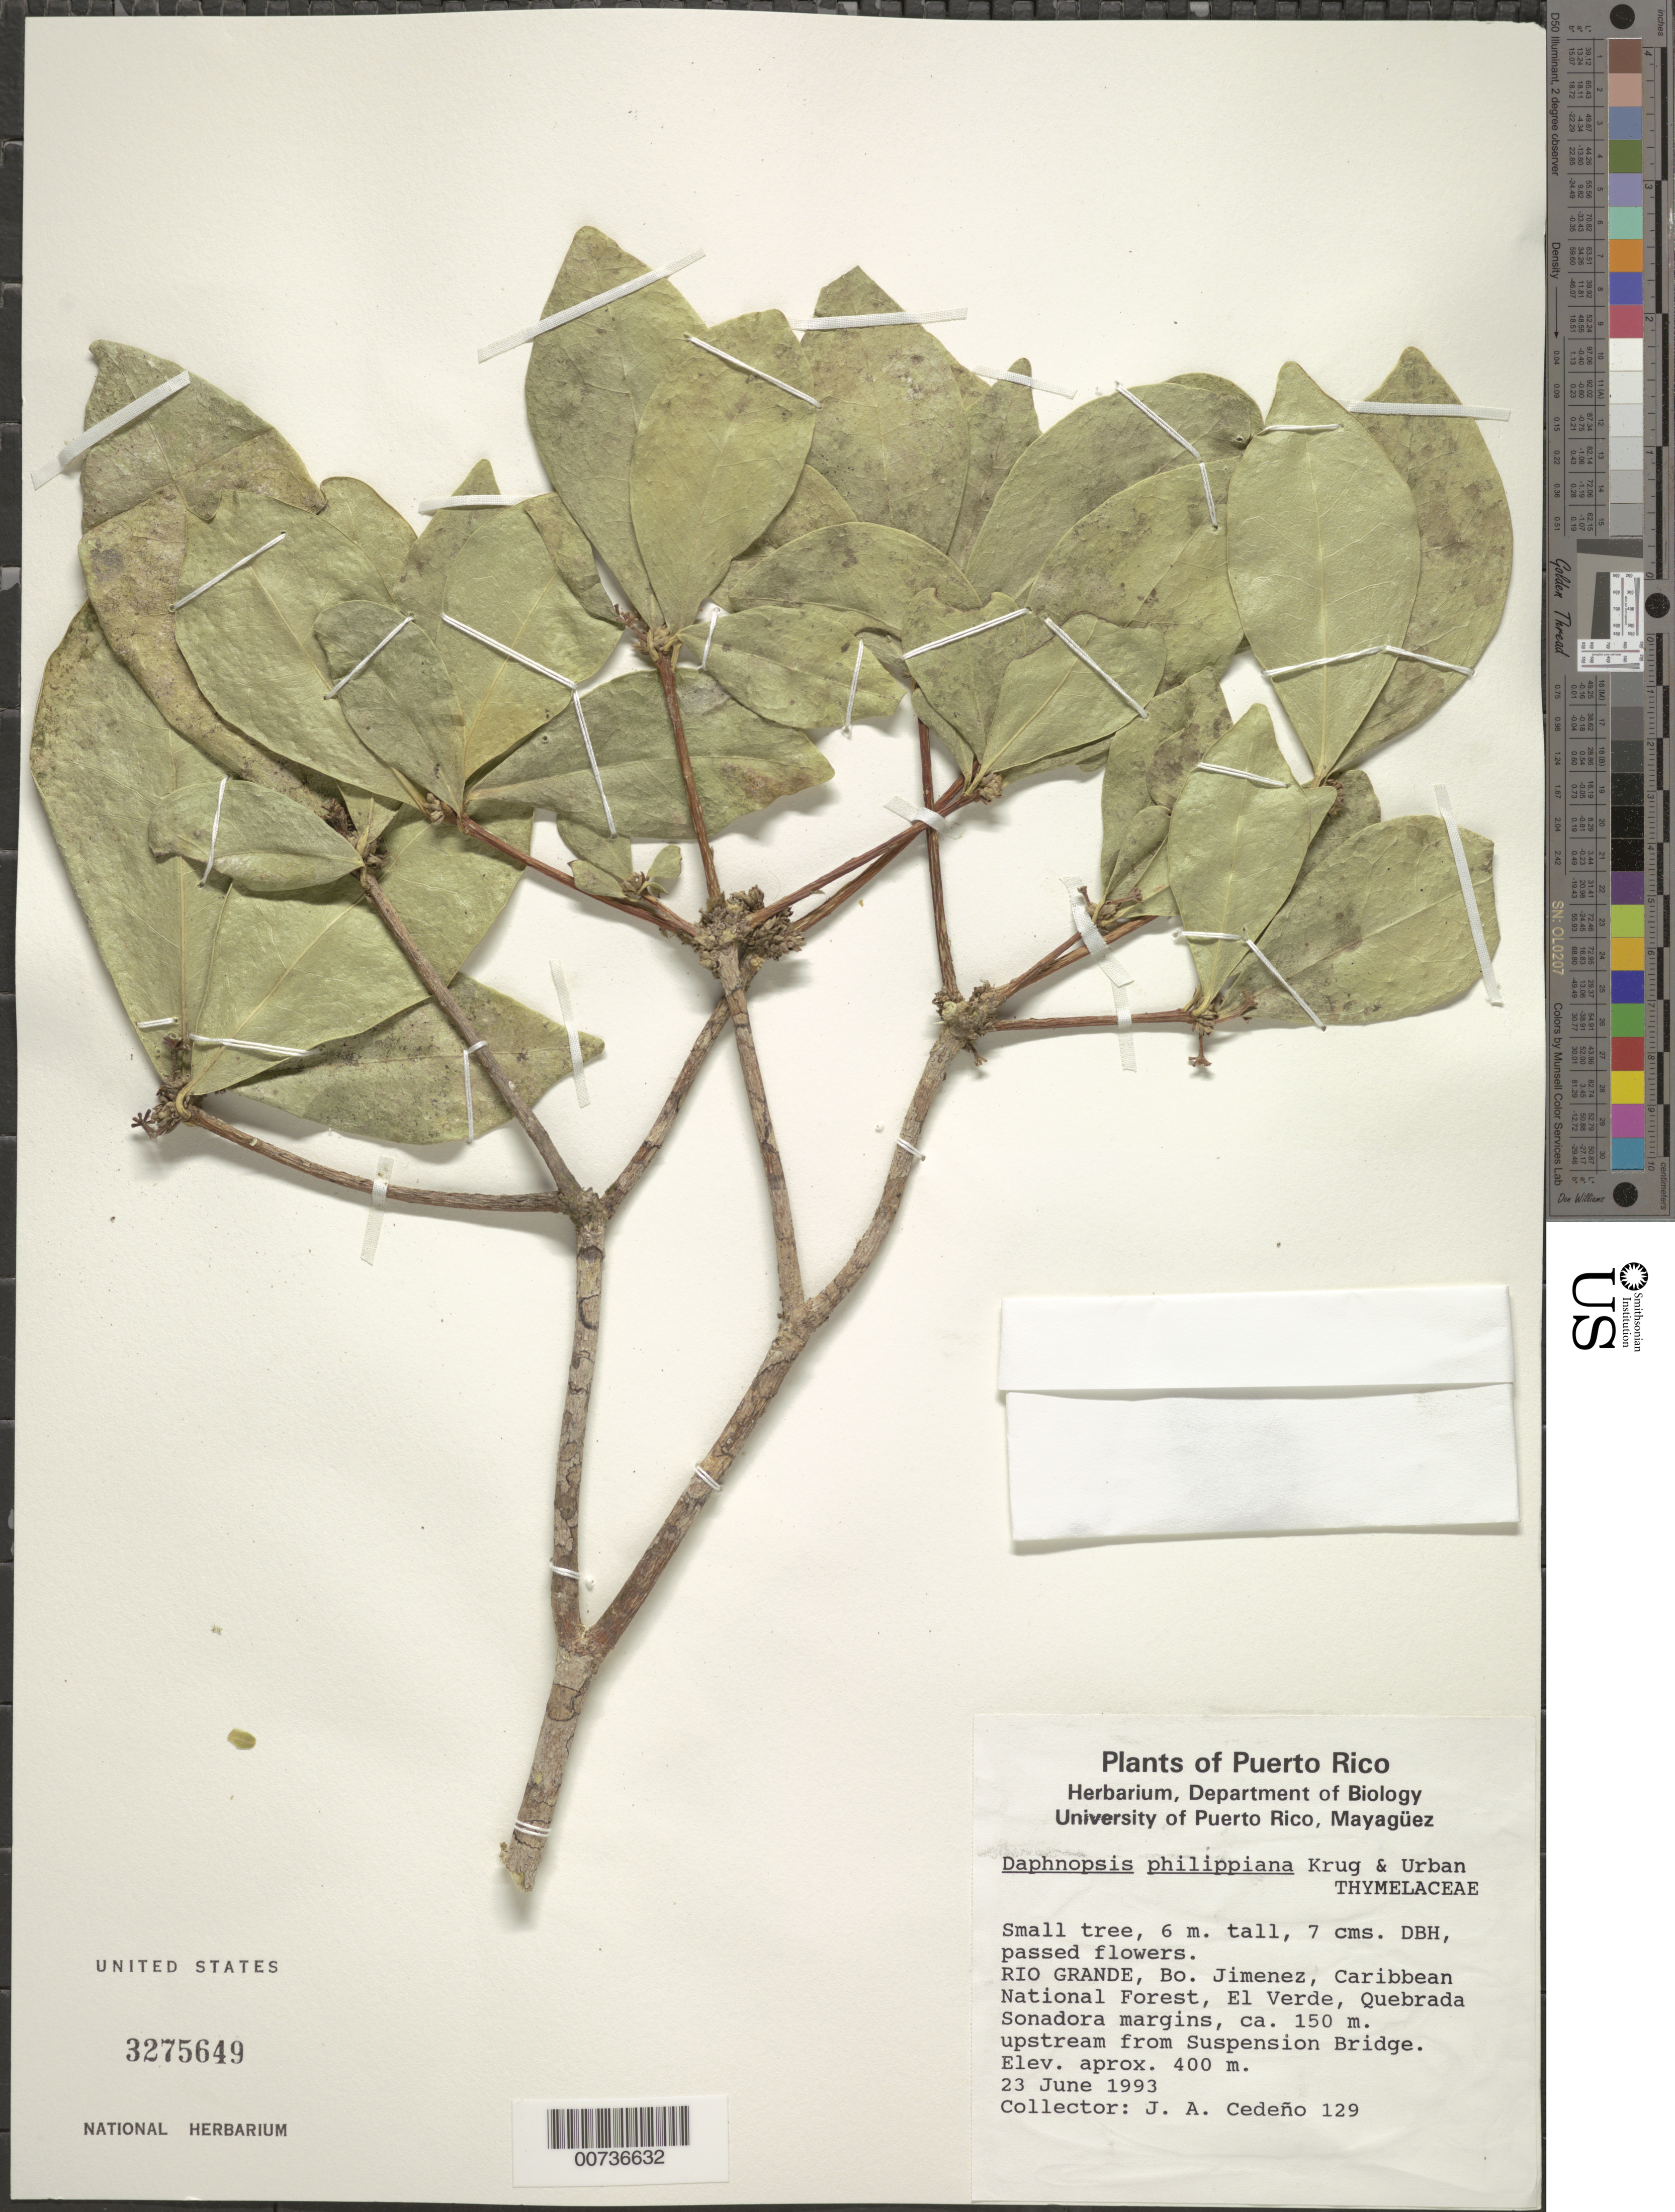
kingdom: Plantae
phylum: Tracheophyta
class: Magnoliopsida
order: Malvales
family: Thymelaeaceae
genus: Daphnopsis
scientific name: Daphnopsis philippiana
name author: Krug & Urb.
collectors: J. A. Cedeño M.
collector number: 129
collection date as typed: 23 Jun 1993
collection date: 1993-06-23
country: Puerto Rico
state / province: Río Grande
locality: Río Grande: Barrio Jimemez, Caribbean National Forest, El verde, Quebrada Sonadora margins, ca. 150 m, upstream from Suspension Bridge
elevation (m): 400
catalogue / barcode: US 3275649